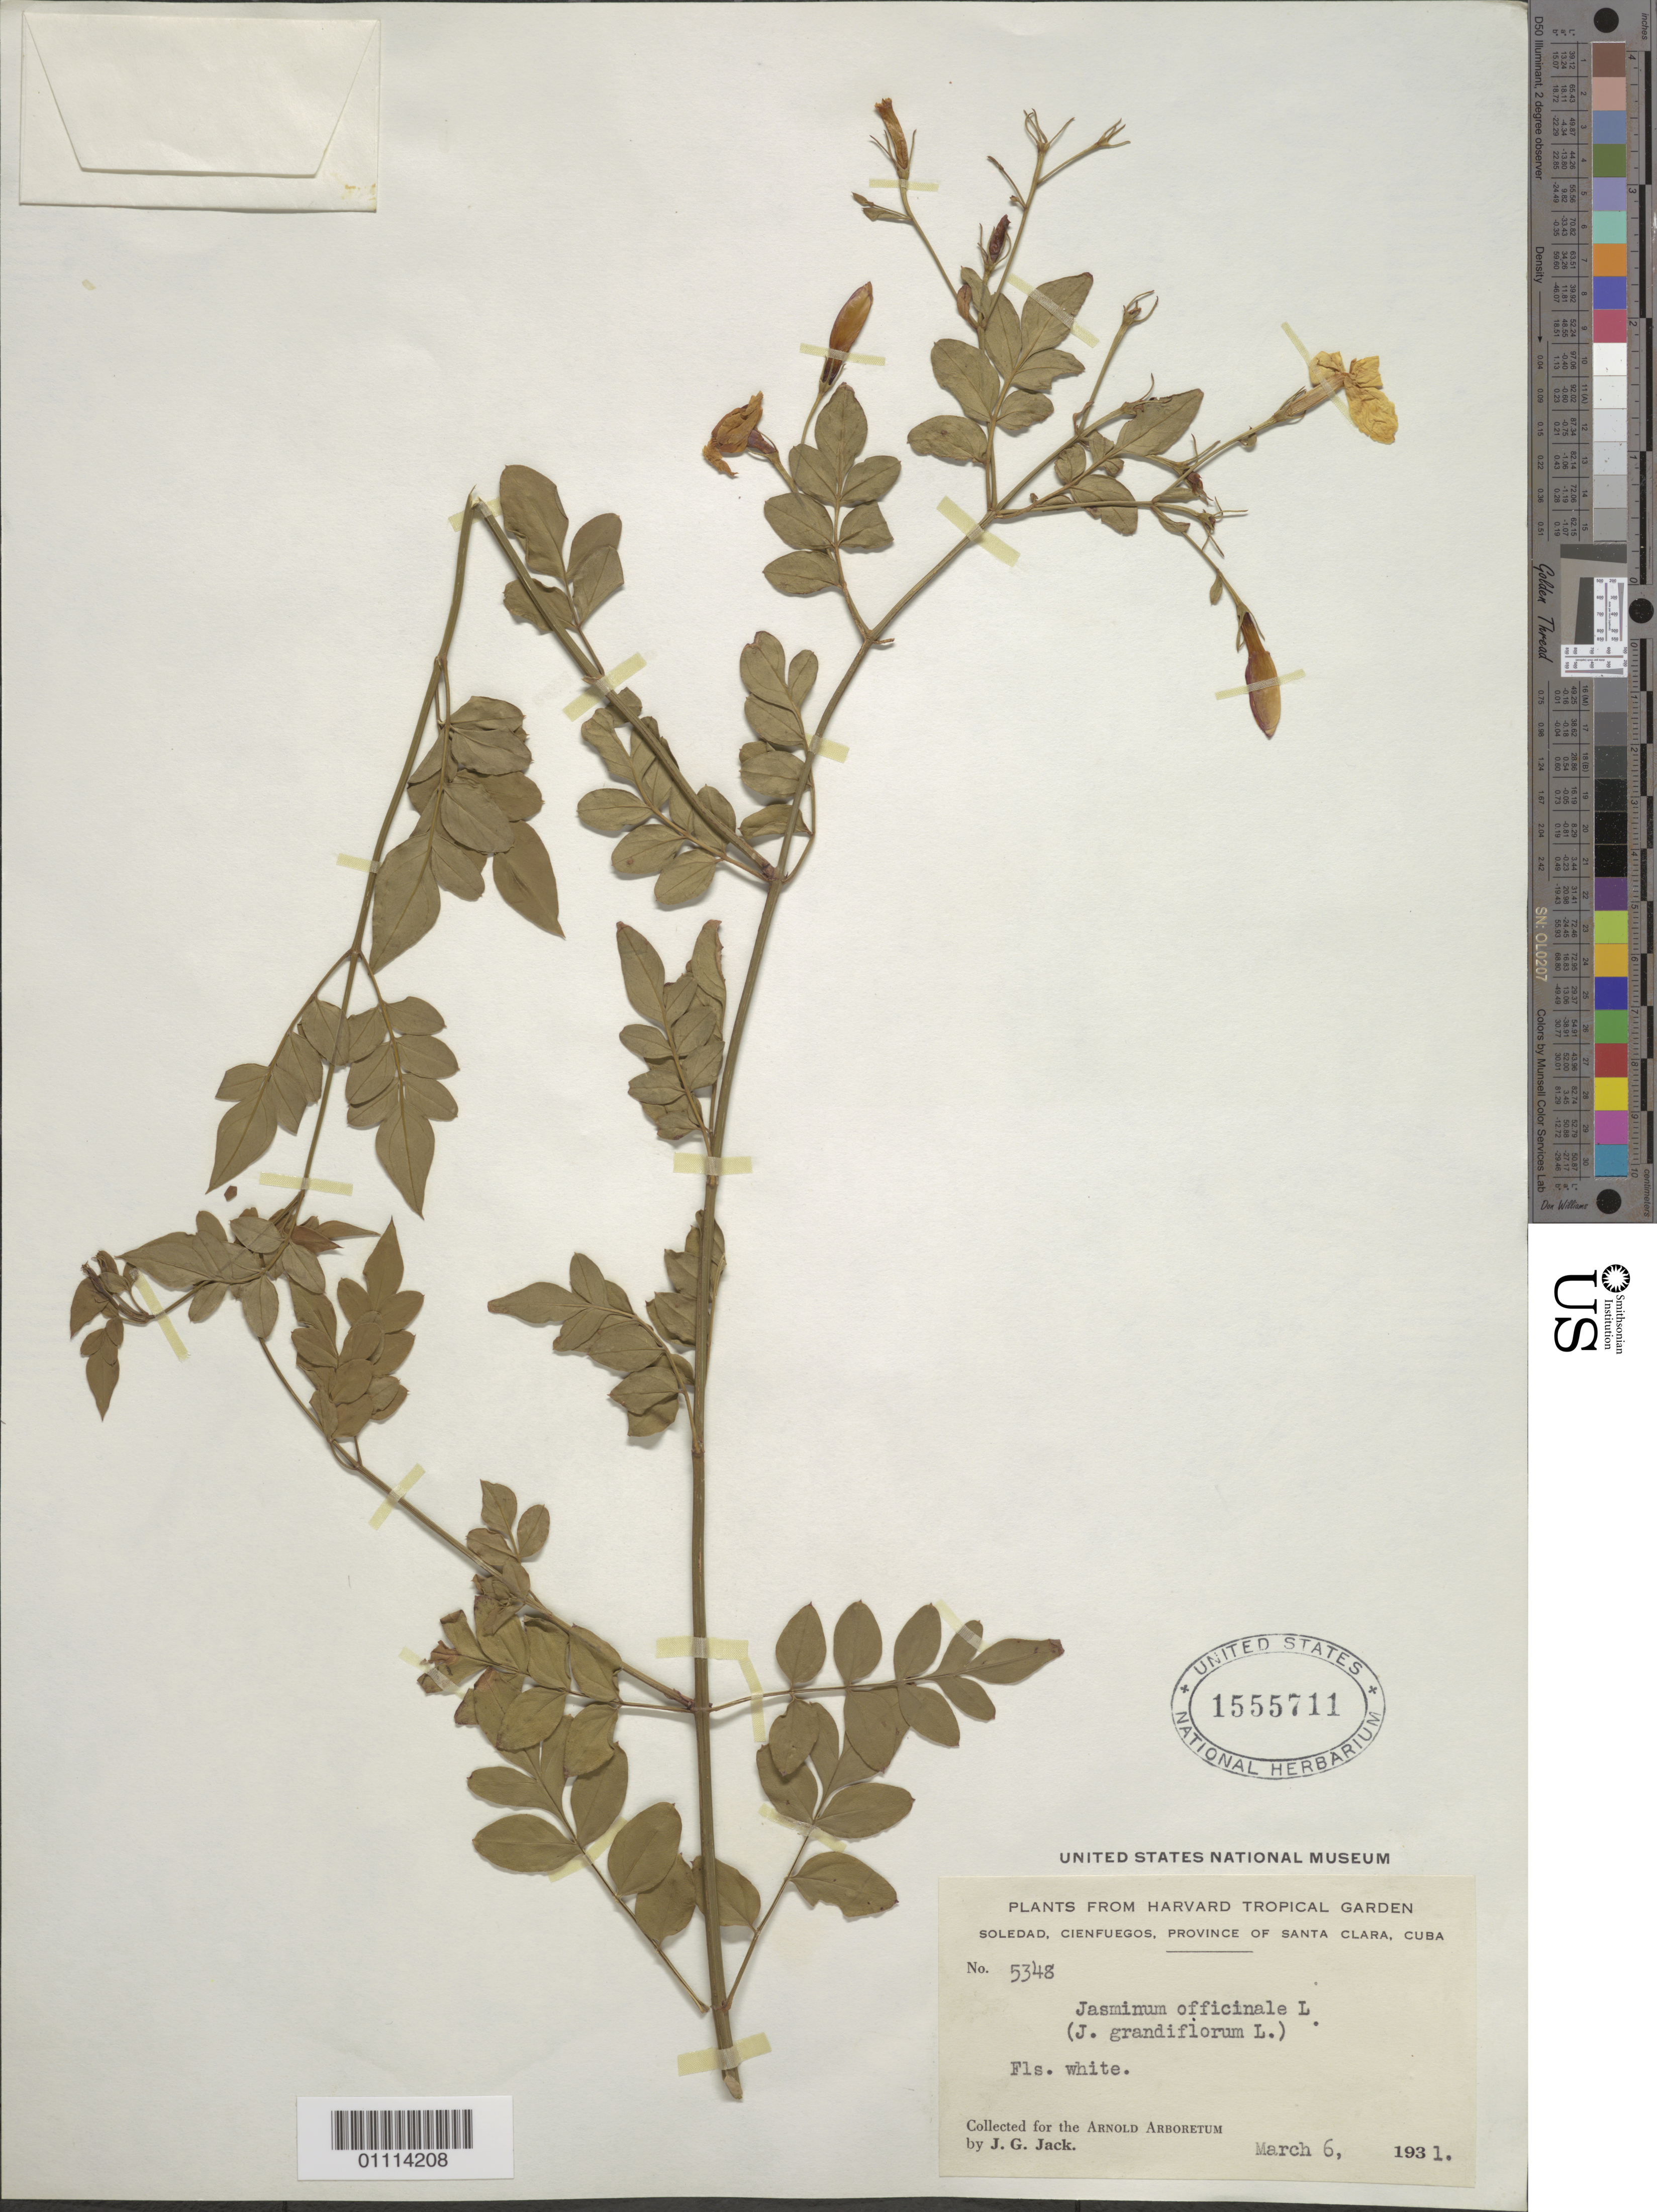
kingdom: Plantae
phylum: Tracheophyta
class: Magnoliopsida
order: Lamiales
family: Oleaceae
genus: Jasminum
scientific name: Jasminum grandiflorum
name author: L.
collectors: J. G. Jack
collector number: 5348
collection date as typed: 06 Mar 1931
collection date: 1931-03-06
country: Cuba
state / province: Cienfuegos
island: Cuba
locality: Soledad, Cienfuegos, Province of Santa Clara, Cuba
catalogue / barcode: US 1555711